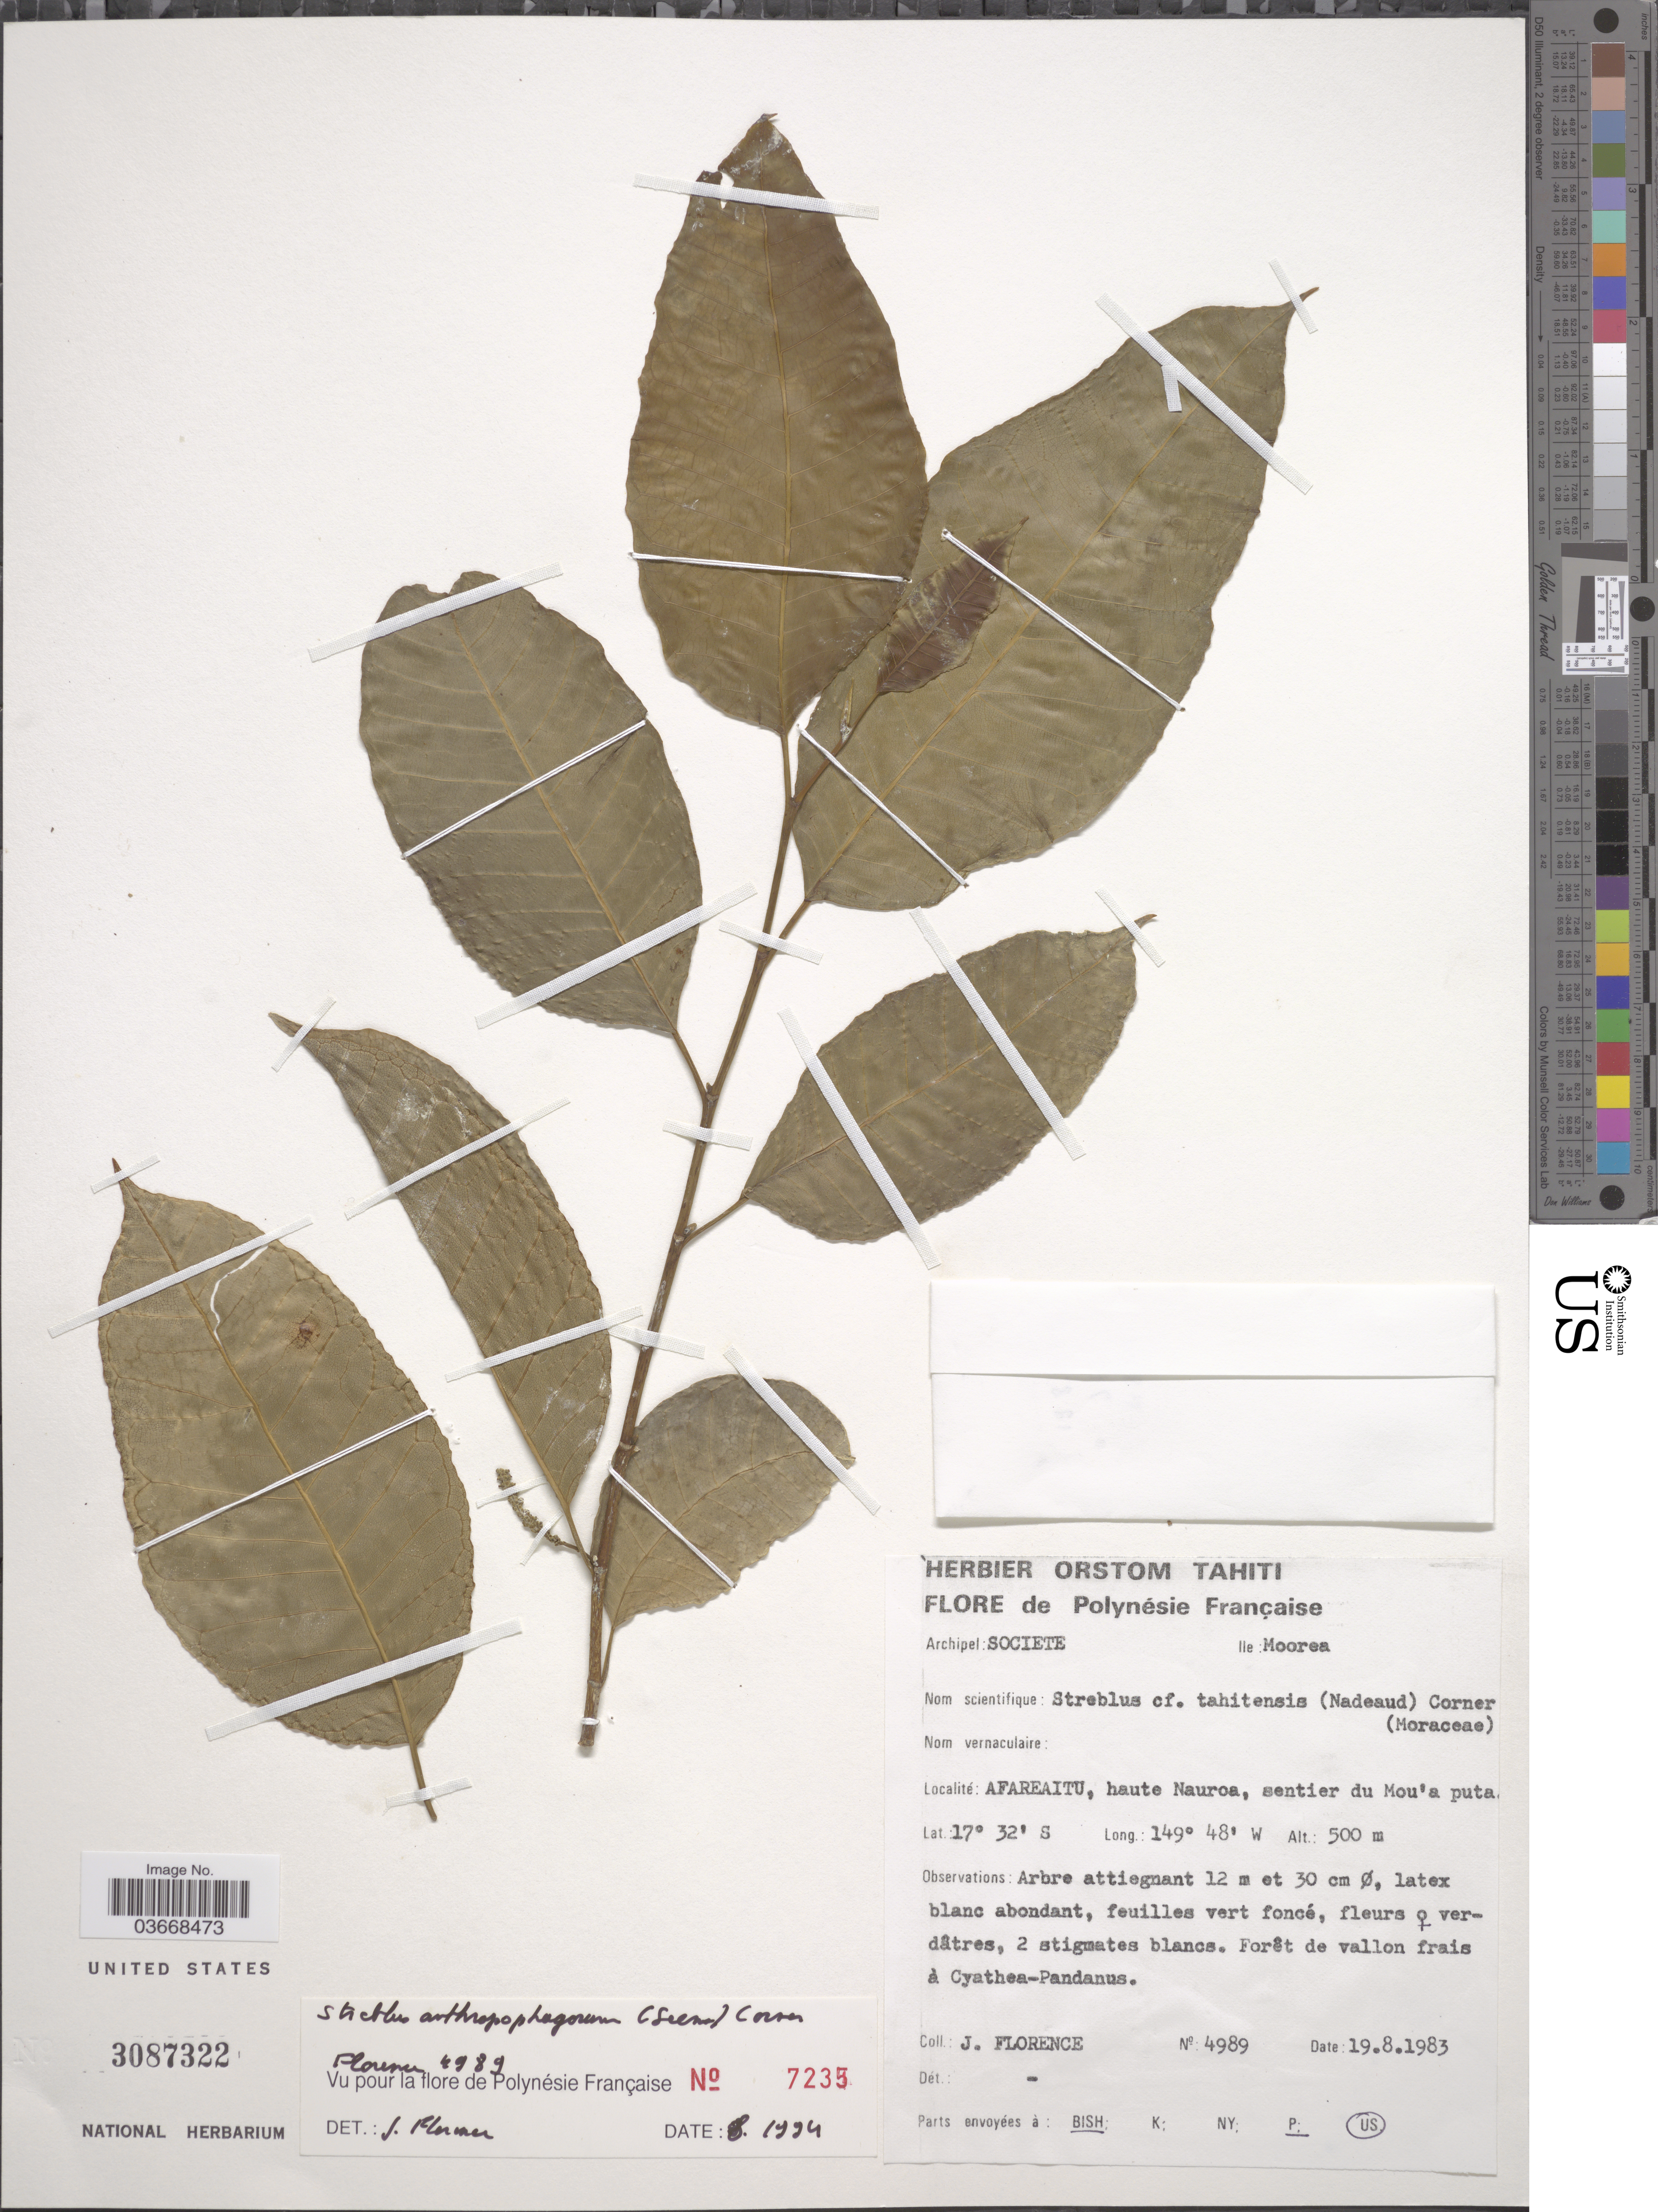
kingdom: Plantae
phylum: Tracheophyta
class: Magnoliopsida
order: Rosales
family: Moraceae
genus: Paratrophis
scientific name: Paratrophis anthropophagorum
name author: (Seem.) Benth. & Hook. f. ex Drake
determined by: Wagner, W. L., (BOT), Smithsonian Institution - National Museum of Natural History (UNITED STATES)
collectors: J. Florence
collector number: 4989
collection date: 1983-08-19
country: French Polynesia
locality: Polynésie Française. Archipel: Societe. Ile: Moorea. Afareaitu, haute Nauroa, sentier du Mou'a puta.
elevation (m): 500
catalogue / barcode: US 3087322